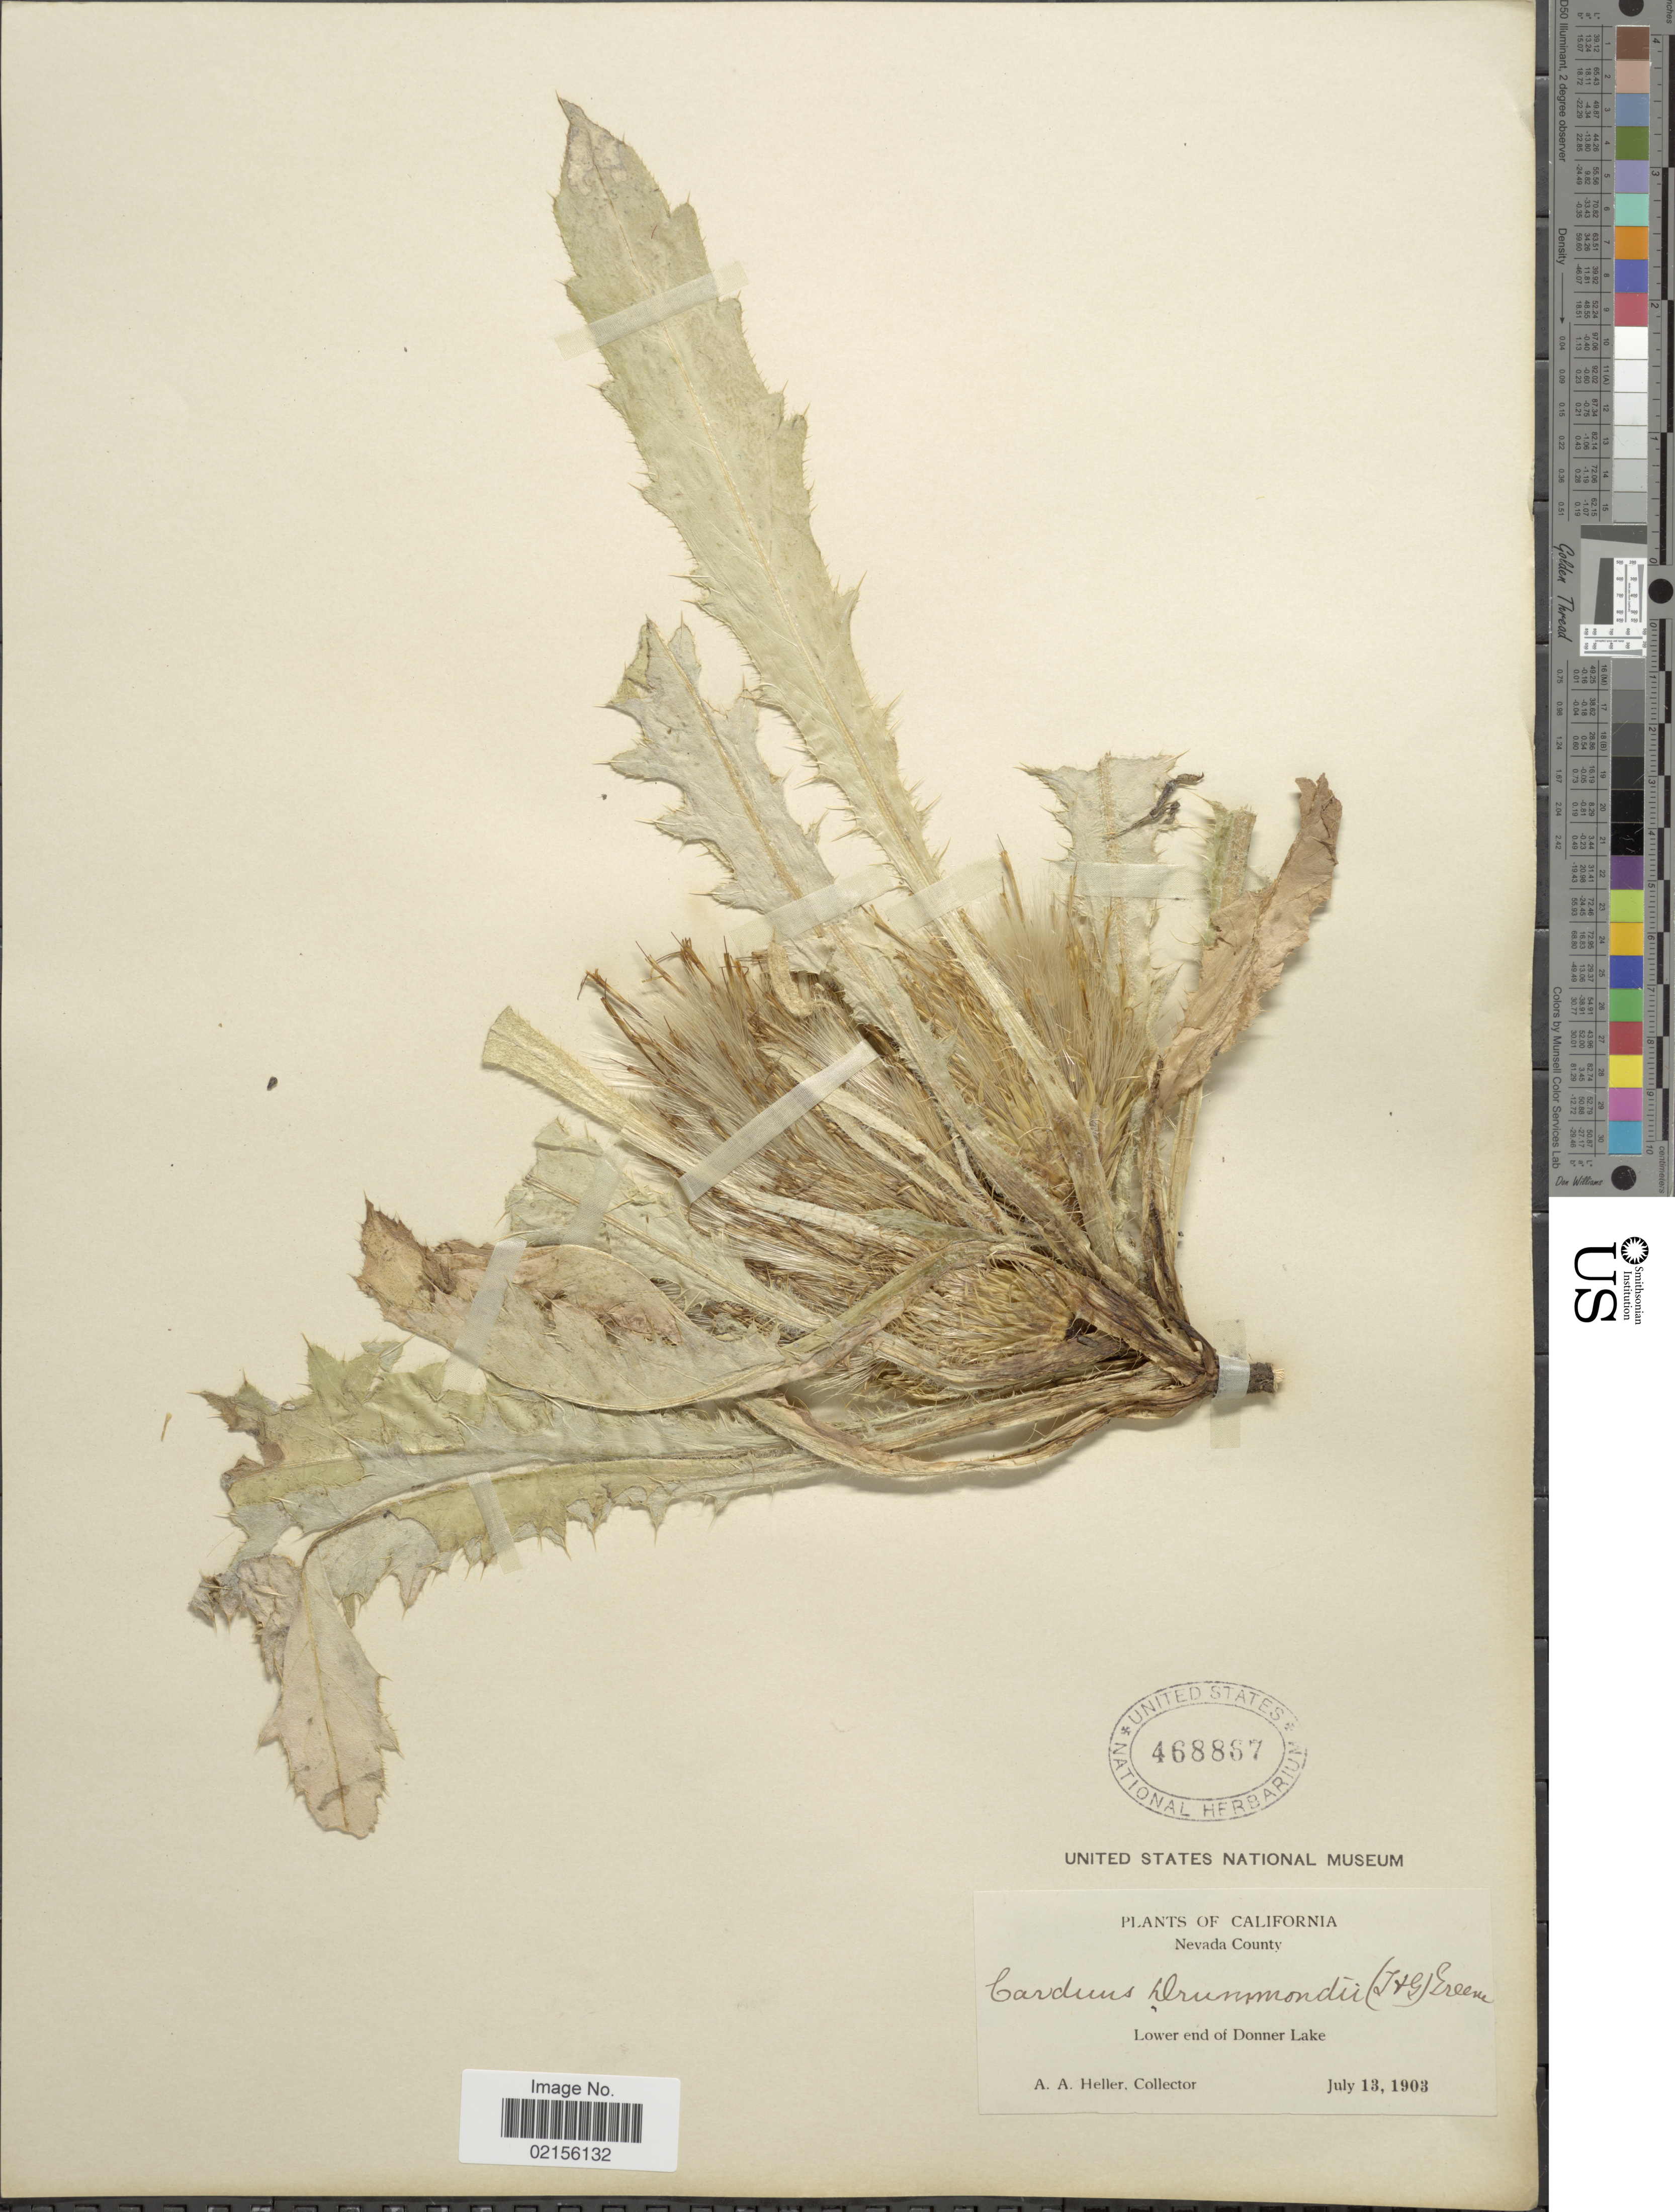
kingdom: Plantae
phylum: Tracheophyta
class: Magnoliopsida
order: Asterales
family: Asteraceae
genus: Cirsium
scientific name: Cirsium scariosum var. americanum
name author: (A. Gray) D.J. Keil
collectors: A. A. Heller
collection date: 1903-07-13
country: United States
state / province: Nevada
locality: California, Lower end of Donner Lake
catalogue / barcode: US 468867